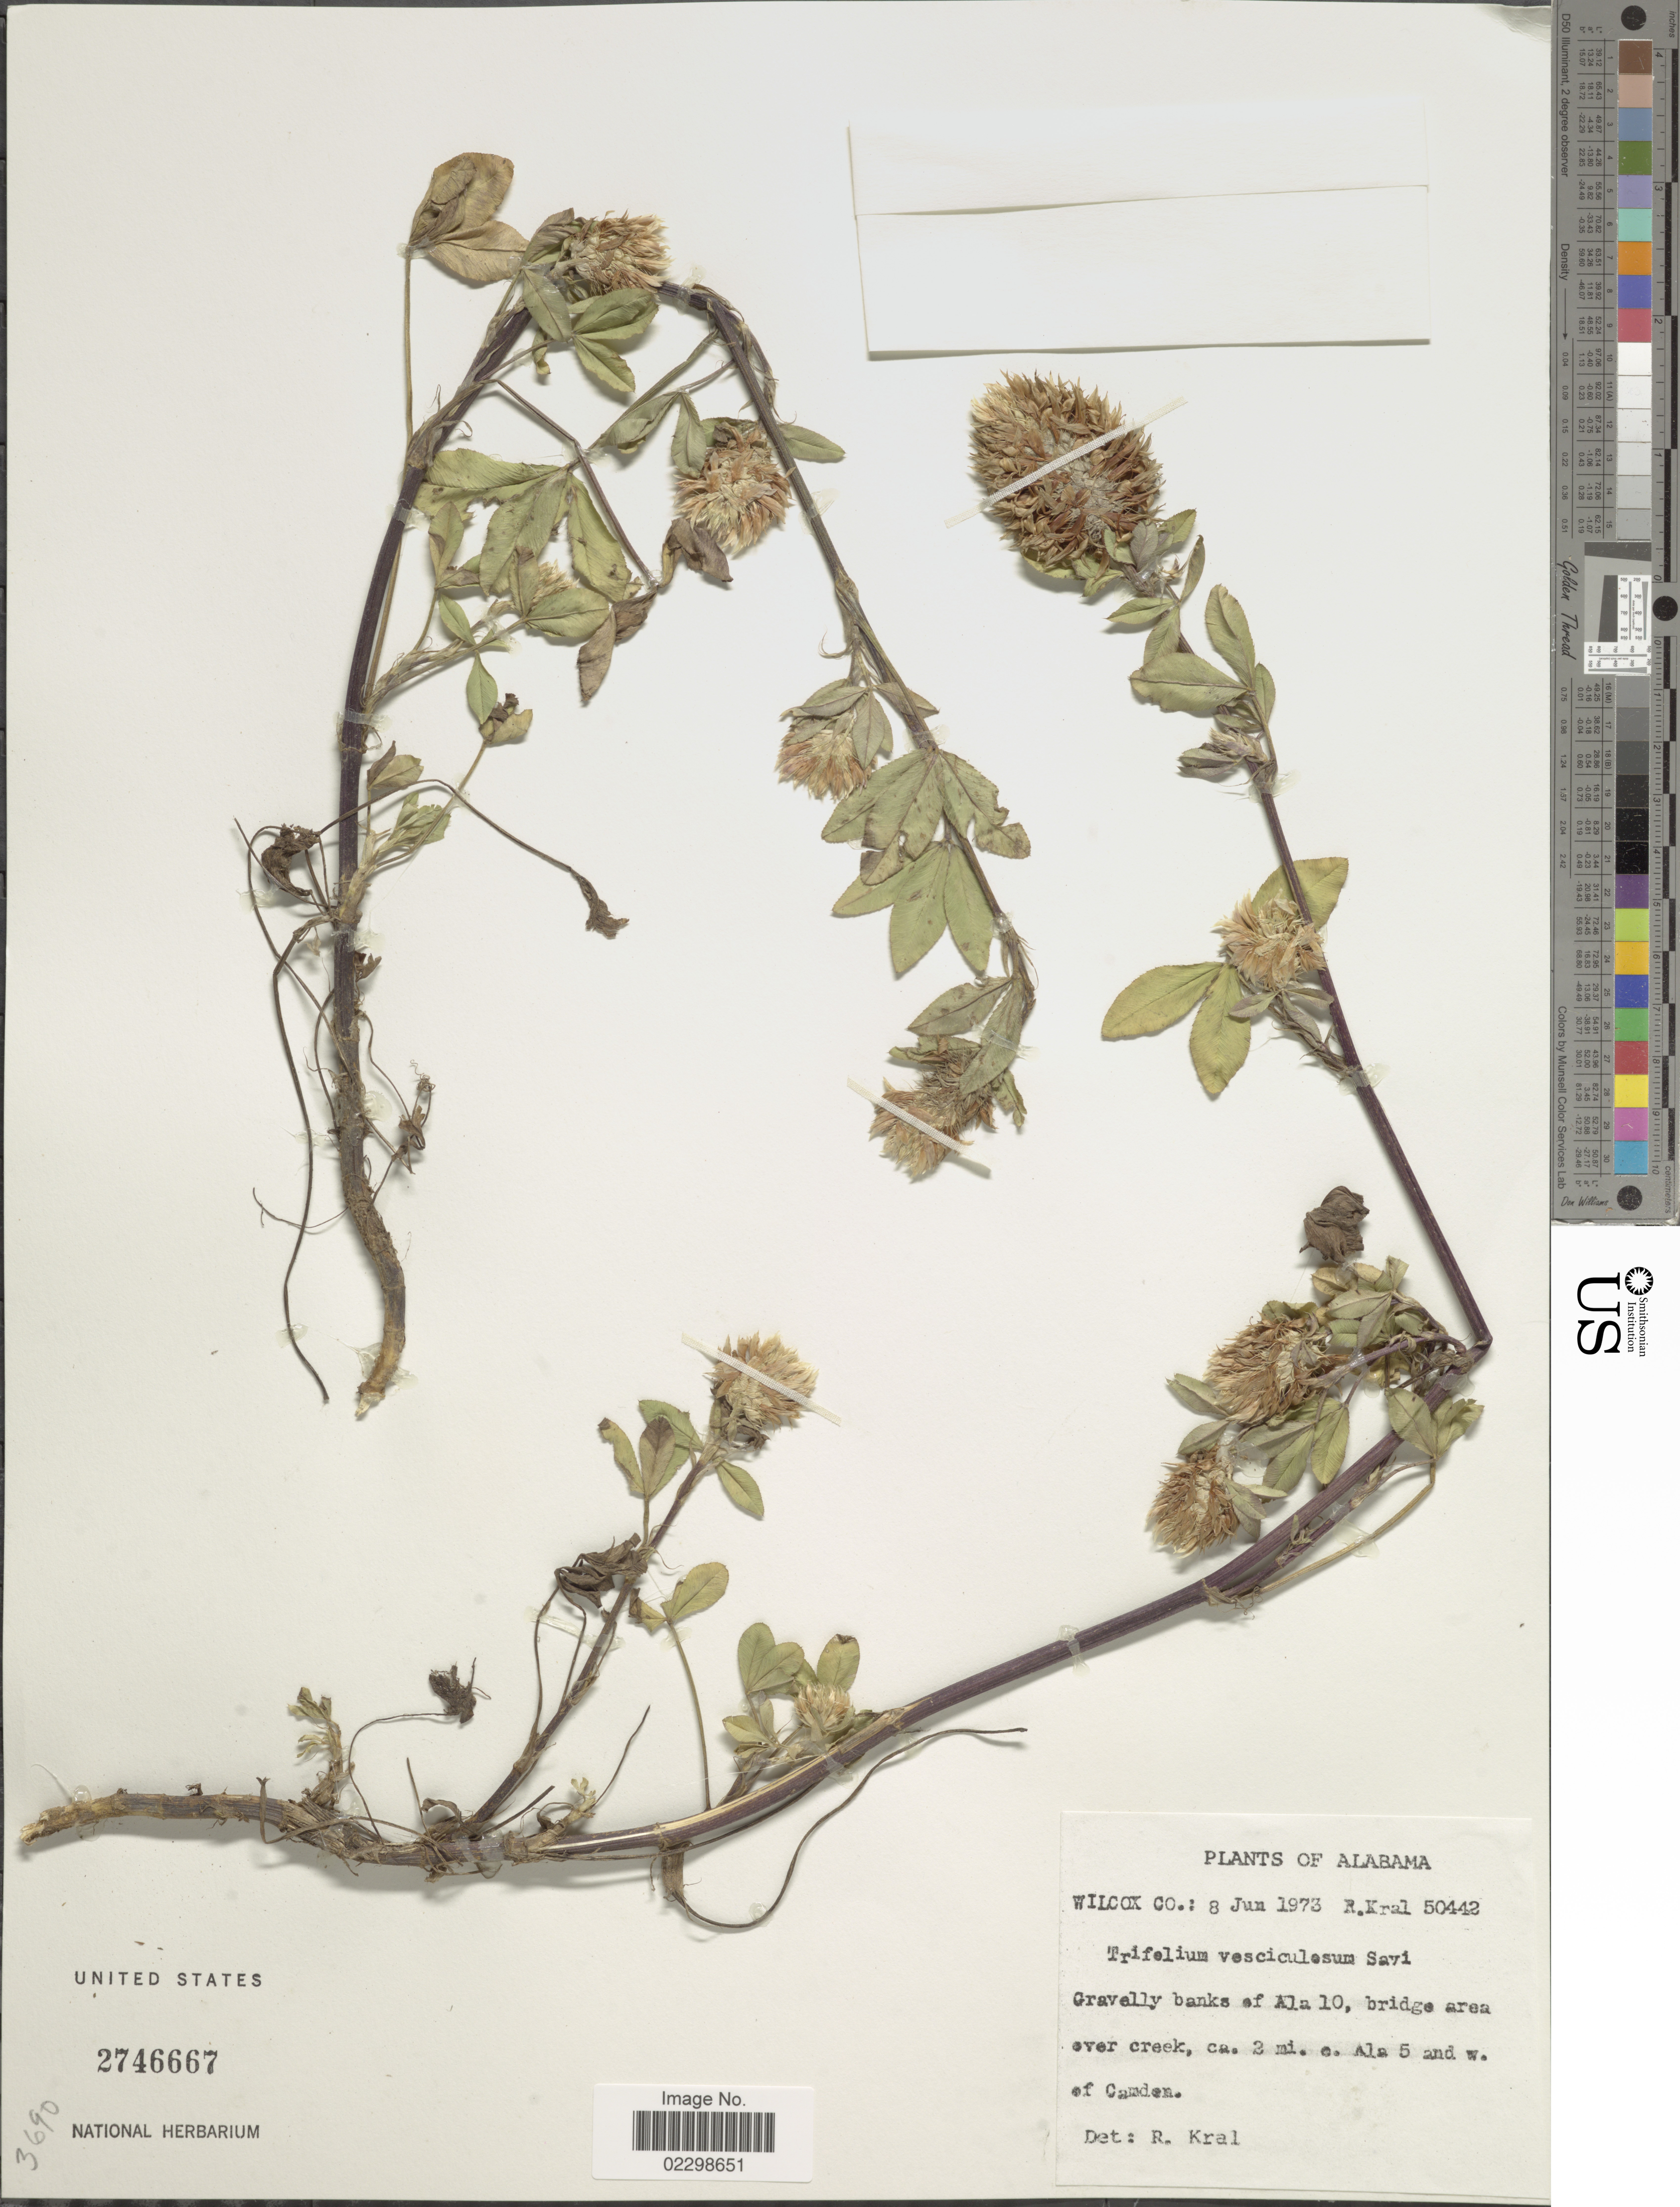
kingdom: Plantae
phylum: Tracheophyta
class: Magnoliopsida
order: Fabales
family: Fabaceae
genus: Trifolium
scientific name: Trifolium vesiculosum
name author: Savi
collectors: R. Kral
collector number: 50442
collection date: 1973-06-08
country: United States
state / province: Alabama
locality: Wilcox Co., Ala 10, ca. 2 mi. e. Ala 5 and w. of Camden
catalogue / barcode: US 2746667